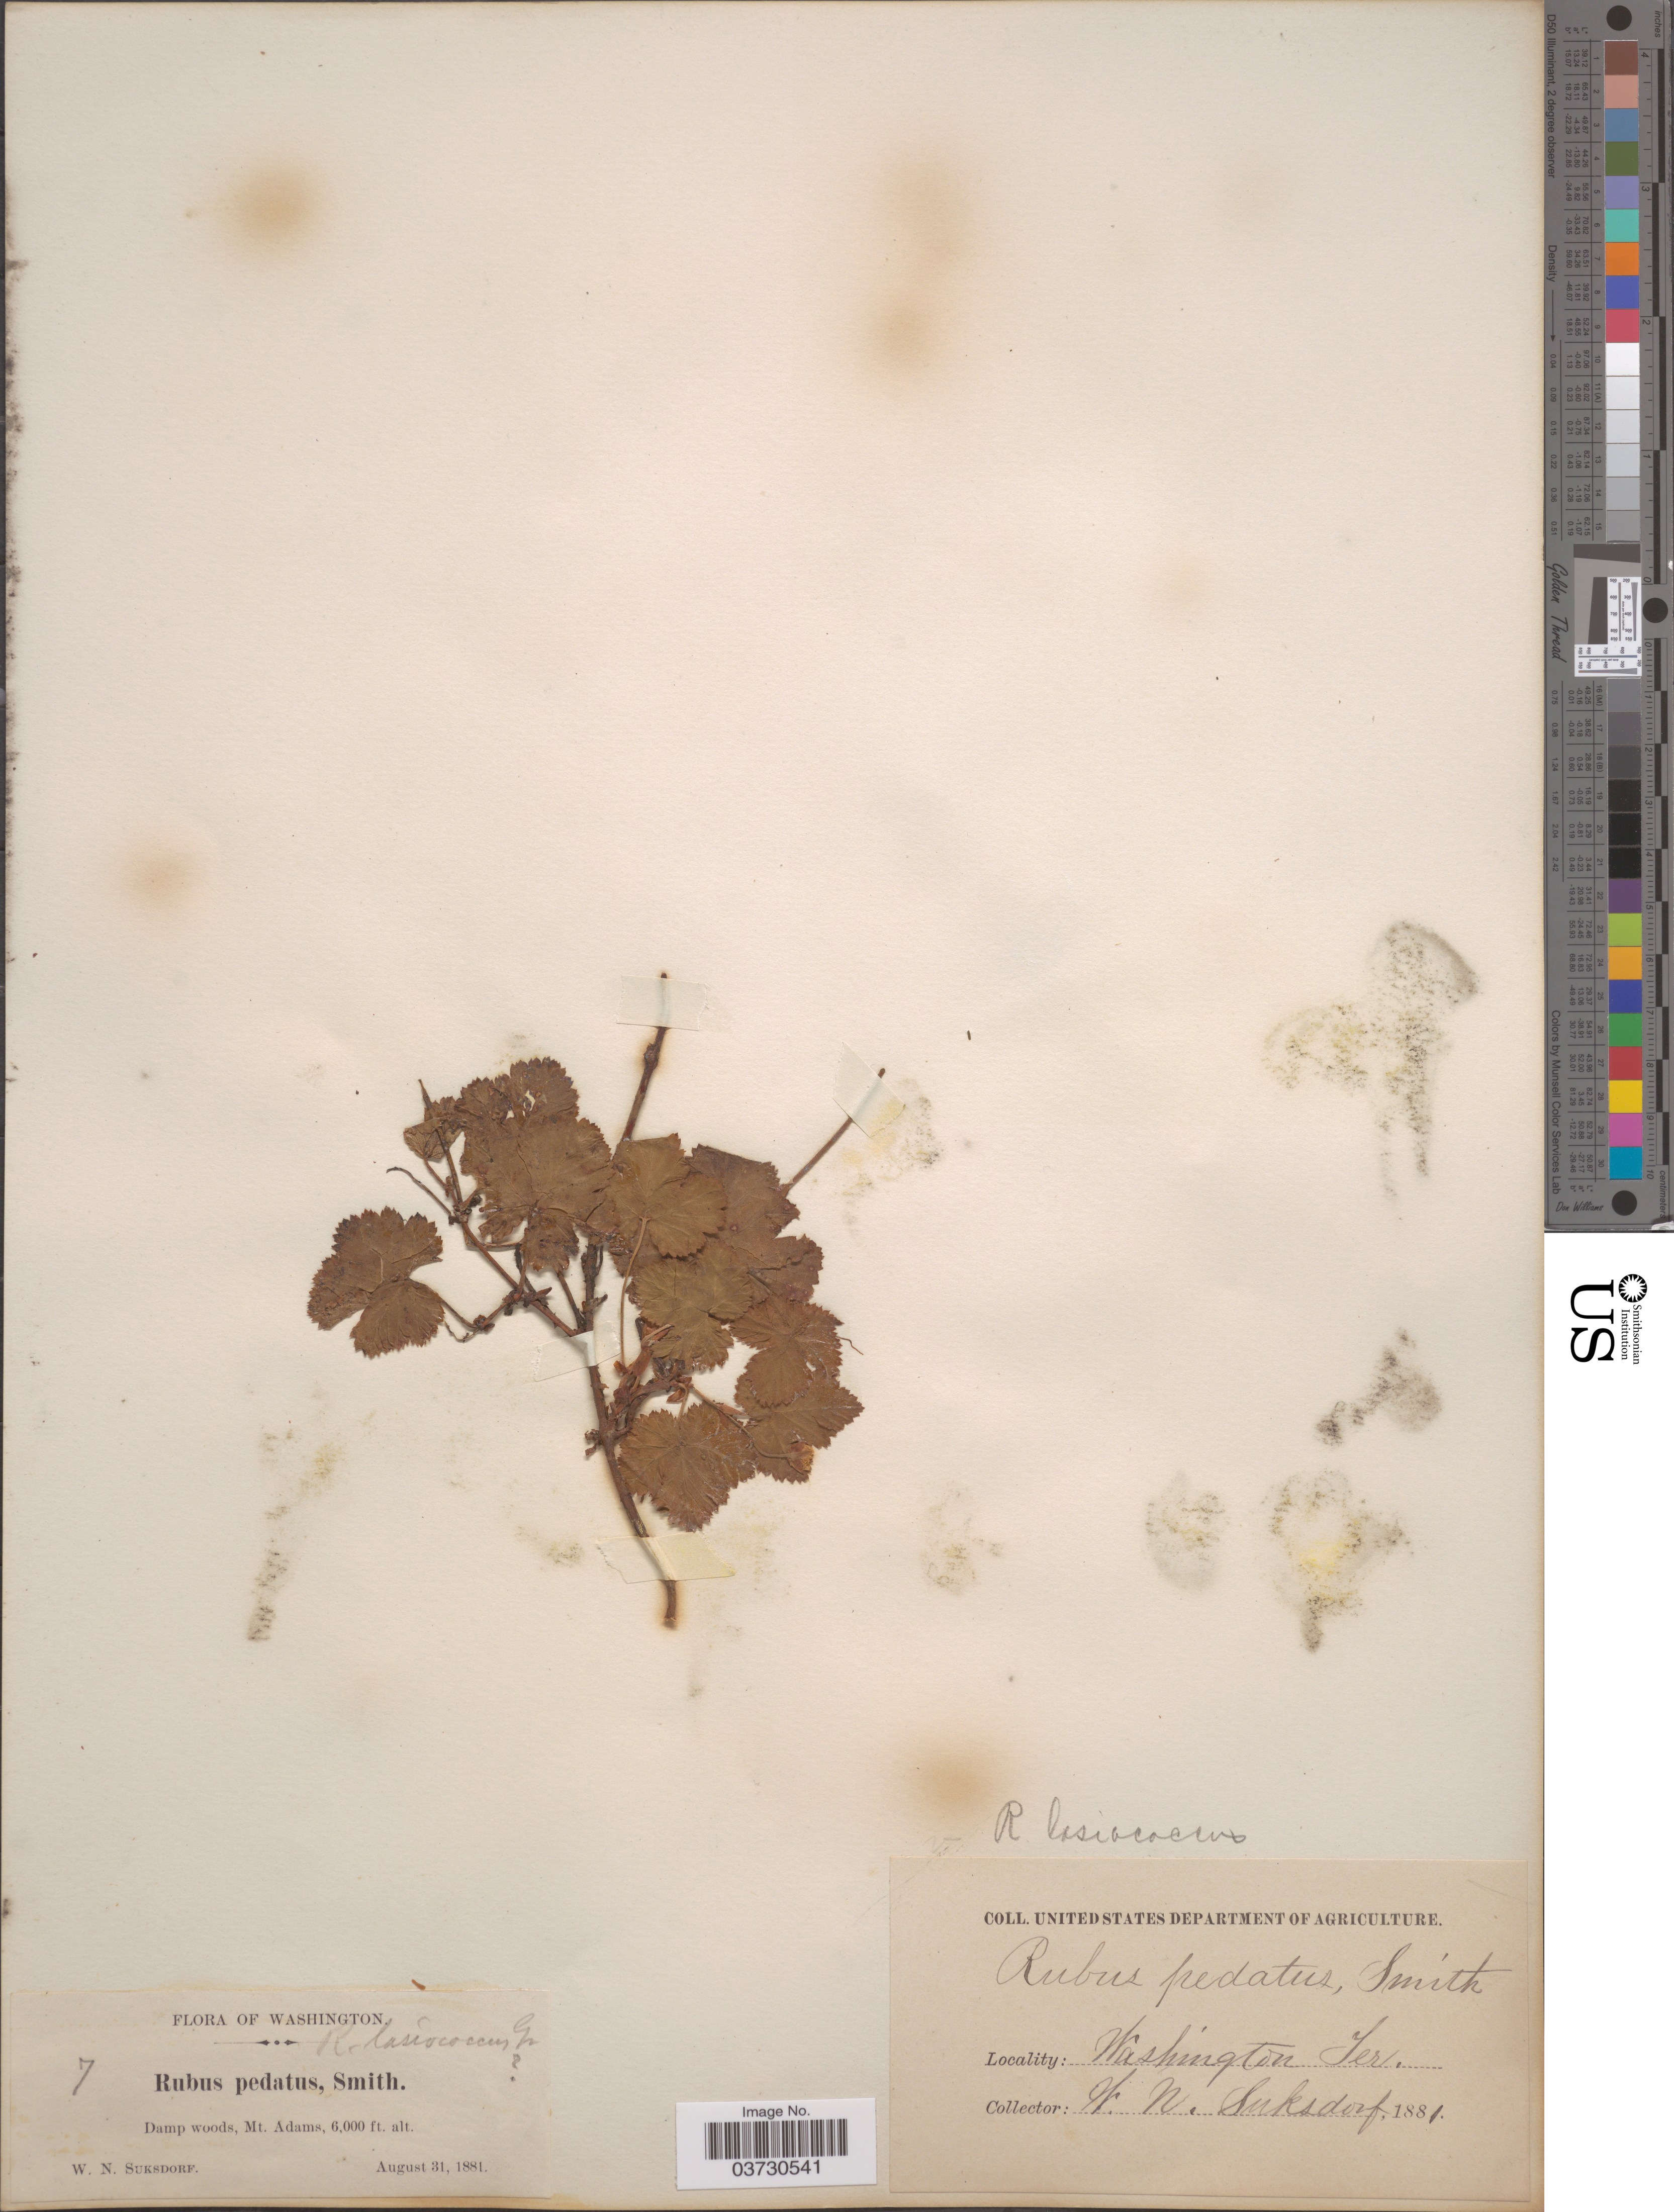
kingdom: Plantae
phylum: Tracheophyta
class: Magnoliopsida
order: Rosales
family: Rosaceae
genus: Rubus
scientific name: Rubus lasiococcus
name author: A. Gray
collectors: W. N. Suksdorf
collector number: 7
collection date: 1881-08-31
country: United States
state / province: Washington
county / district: Yakima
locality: Damp woods, Mt. Adams.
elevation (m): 1829